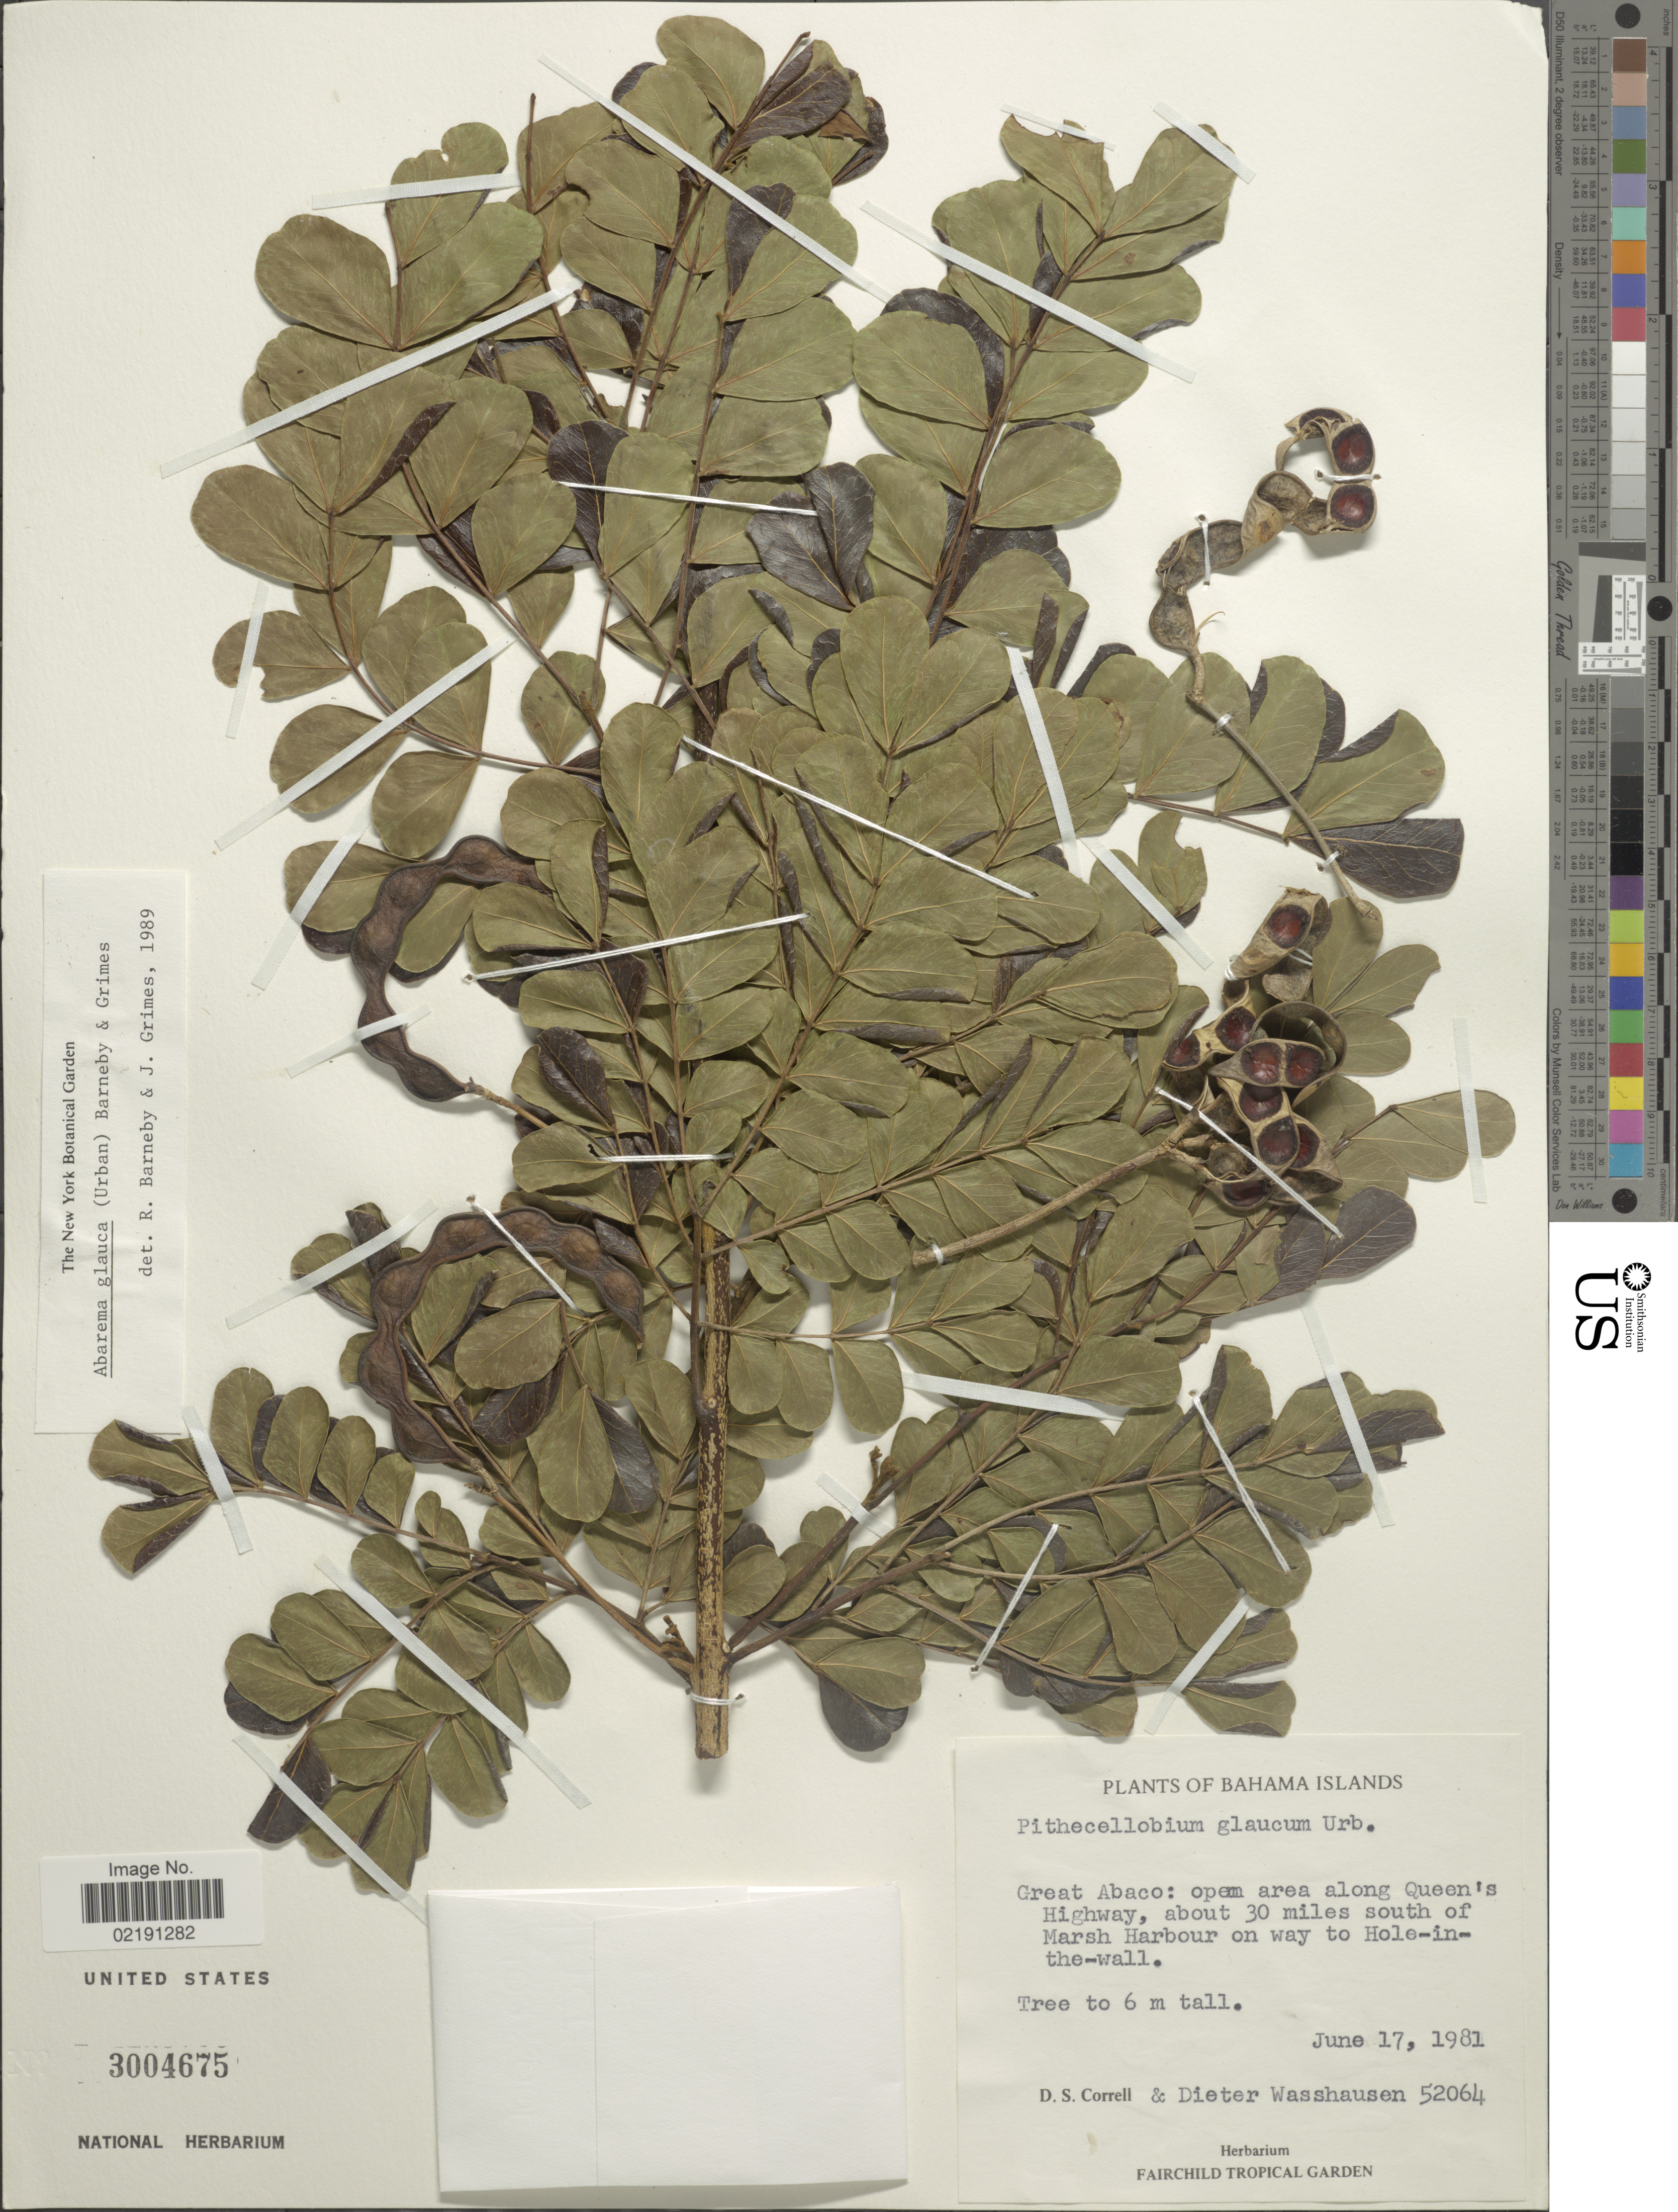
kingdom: Plantae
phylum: Tracheophyta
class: Magnoliopsida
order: Fabales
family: Fabaceae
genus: Pithecellobium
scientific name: Pithecellobium glaucum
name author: Urb.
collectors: D. S. Correll & D. C. Wasshausen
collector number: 52064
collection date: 1981-06-17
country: Bahamas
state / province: South Abaco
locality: Bahama Islands. Great Abaco: open area along Queen's Highway, about 30 miles south of Marsh Harbour on way to Hole-in-the-wall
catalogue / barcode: US 3004675